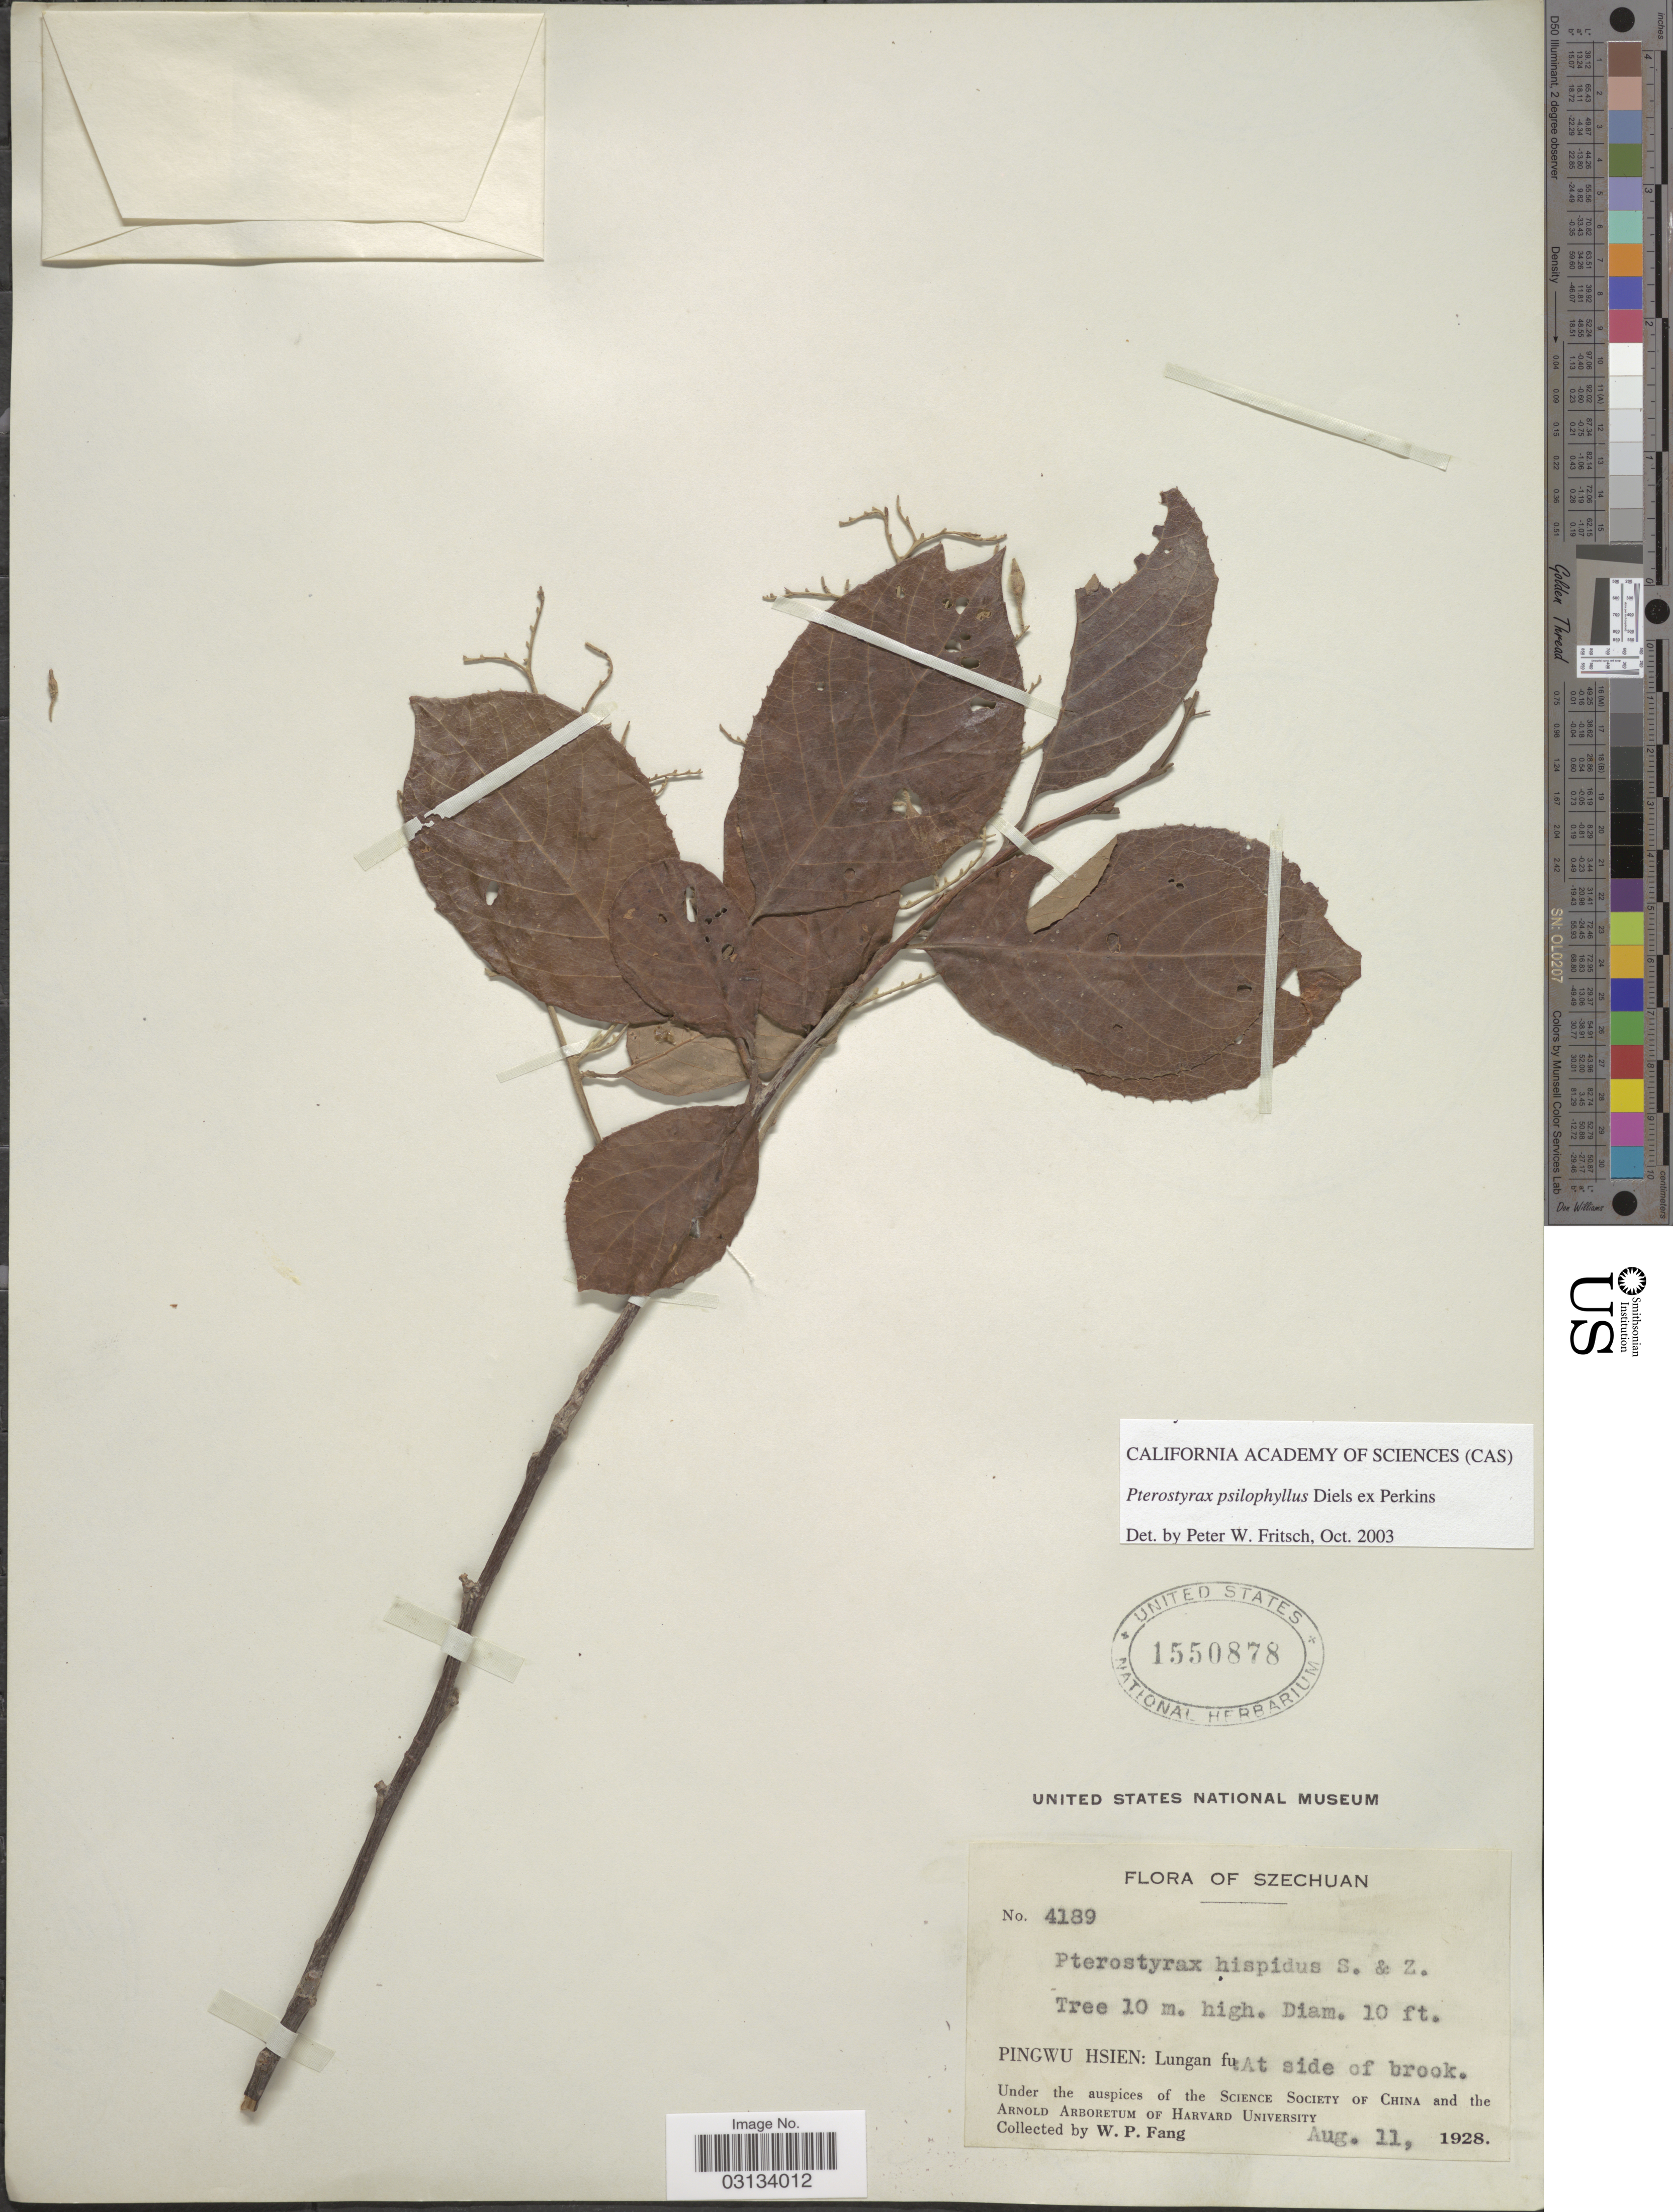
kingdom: Plantae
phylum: Tracheophyta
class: Magnoliopsida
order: Ericales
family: Styracaceae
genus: Pterostyrax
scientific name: Pterostyrax psilophyllus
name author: Diels ex Perkins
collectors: W. P. Fang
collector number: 4189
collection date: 1928-08-11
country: China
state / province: Sichuan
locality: Szechuan. Pingwu Hsien: Lungan fu. At side of brook.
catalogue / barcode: US 1550878